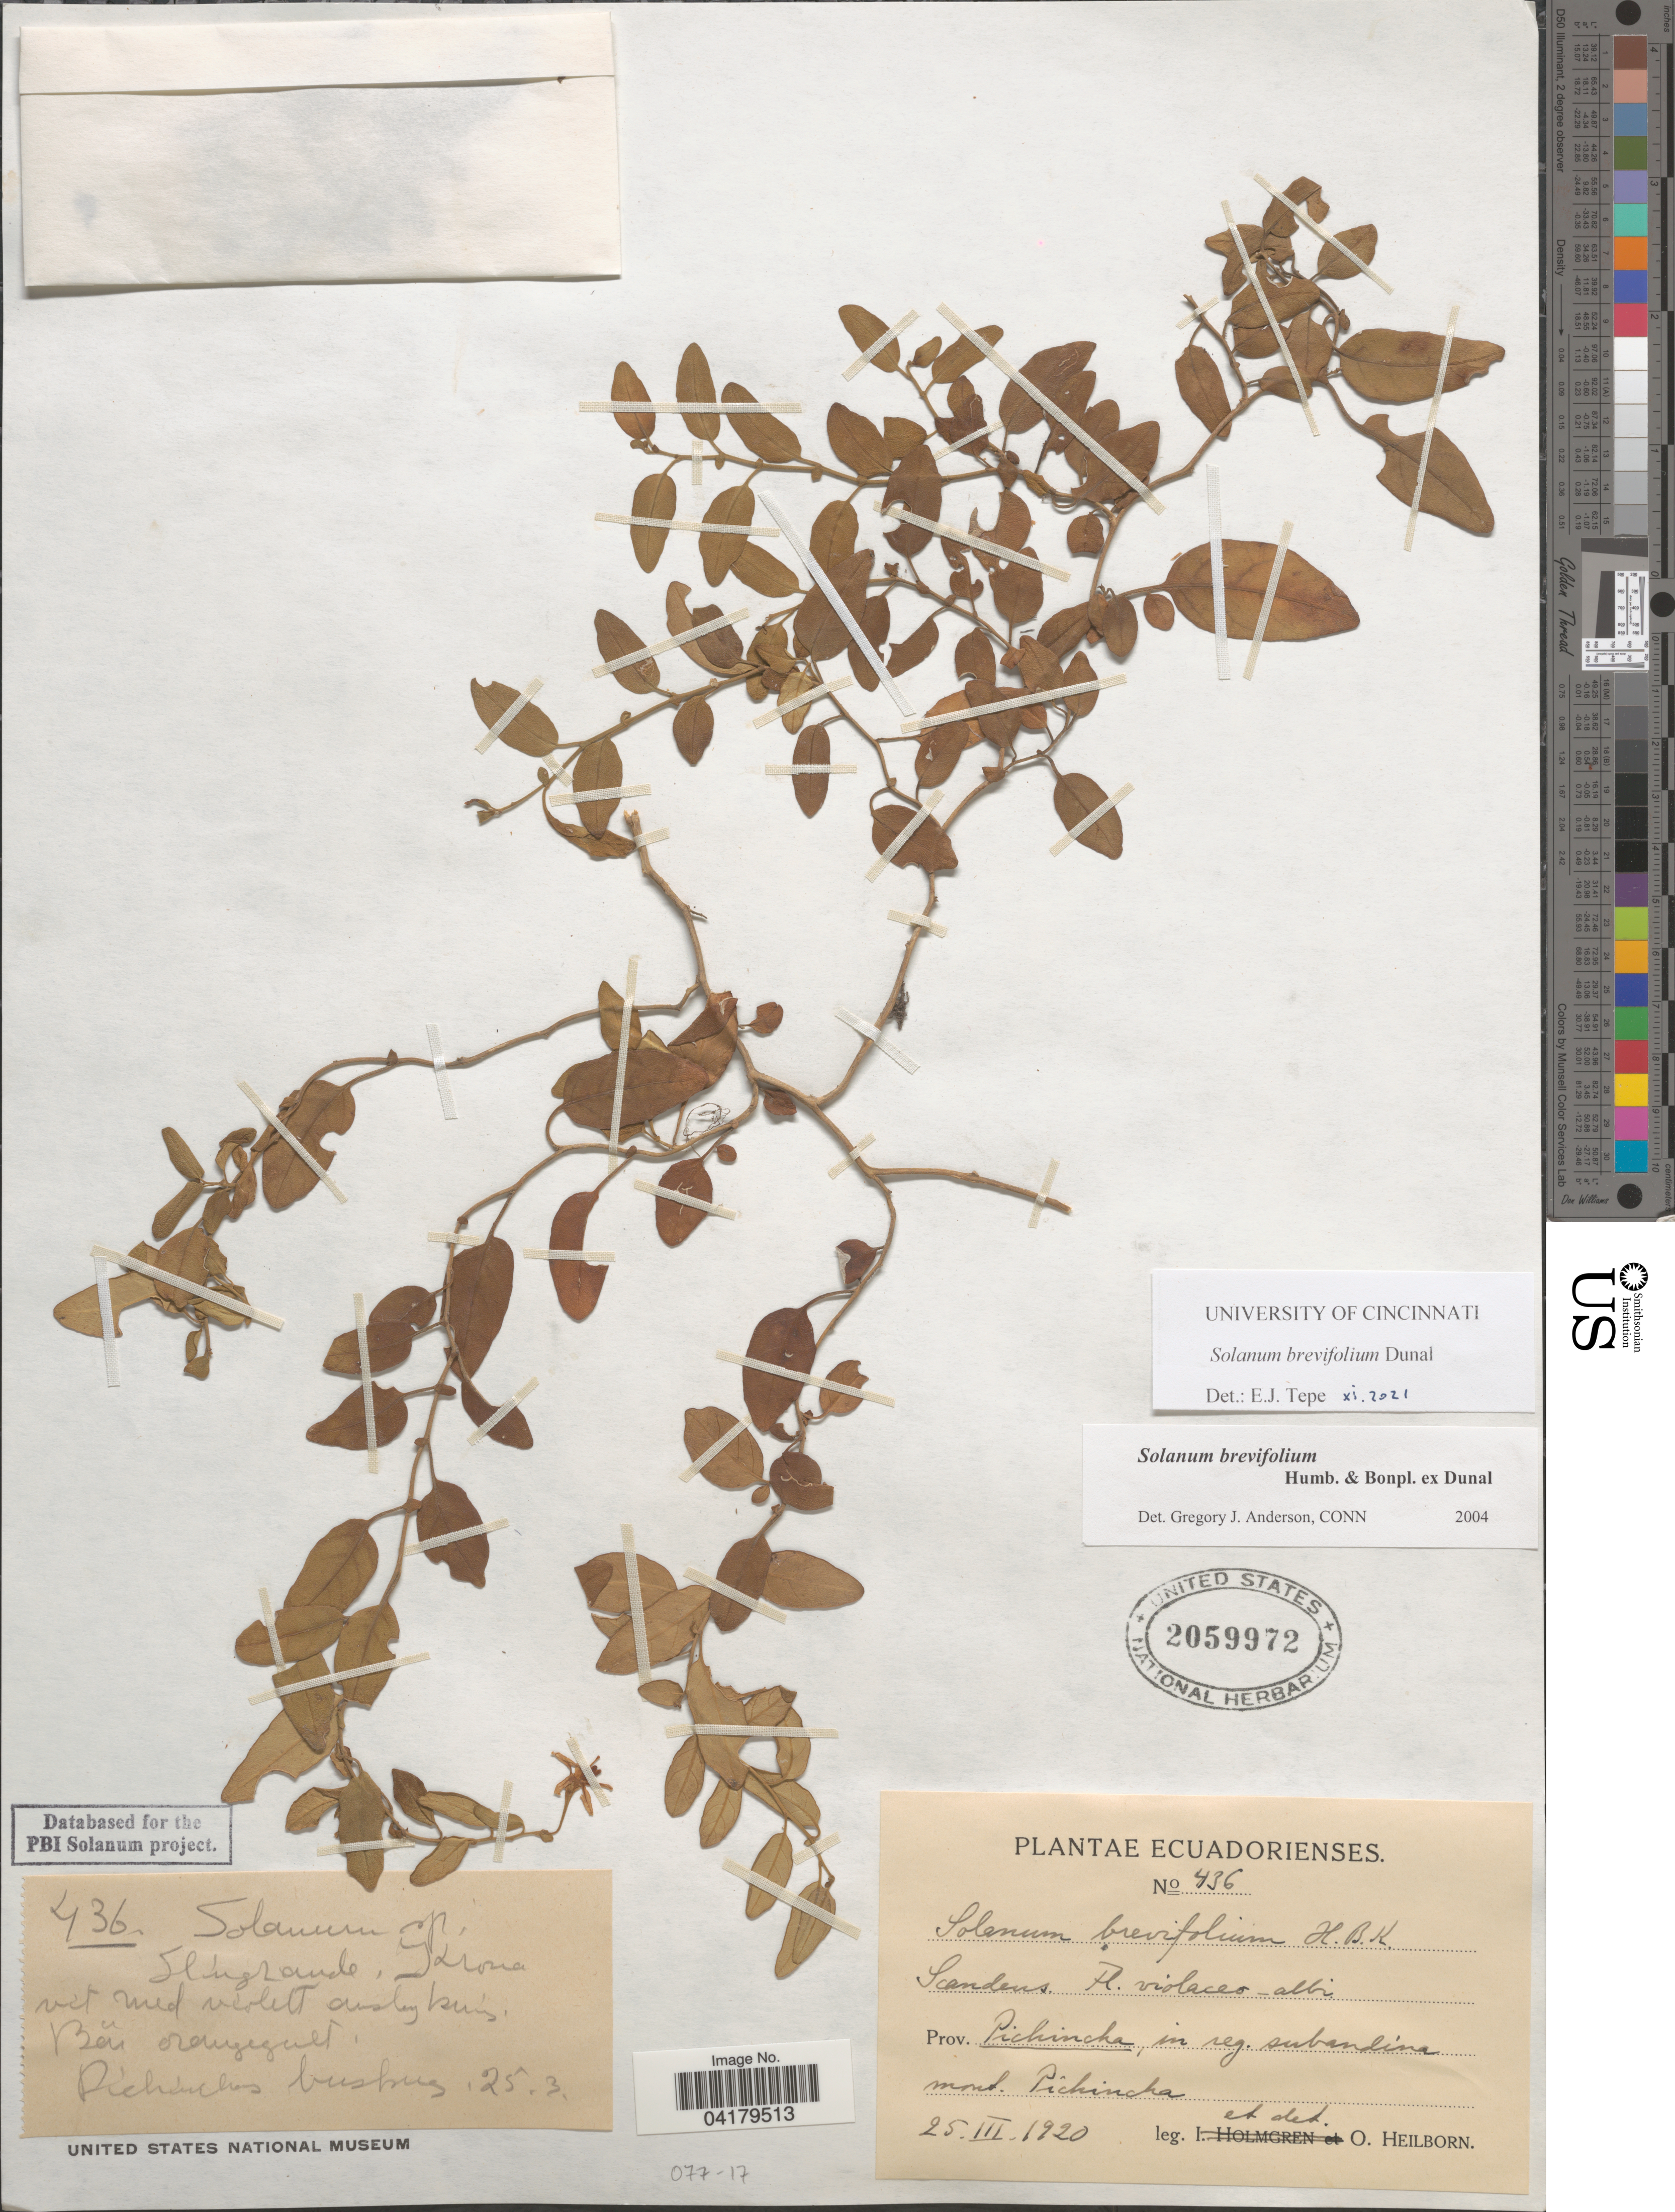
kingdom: Plantae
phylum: Tracheophyta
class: Magnoliopsida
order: Solanales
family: Solanaceae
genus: Solanum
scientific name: Solanum brevifolium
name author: Dunal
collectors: O. Heilborn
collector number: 436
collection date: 1920-03-25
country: Ecuador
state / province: Pichincha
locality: In reg. subandina mmt. Pichincha.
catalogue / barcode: US 2059972